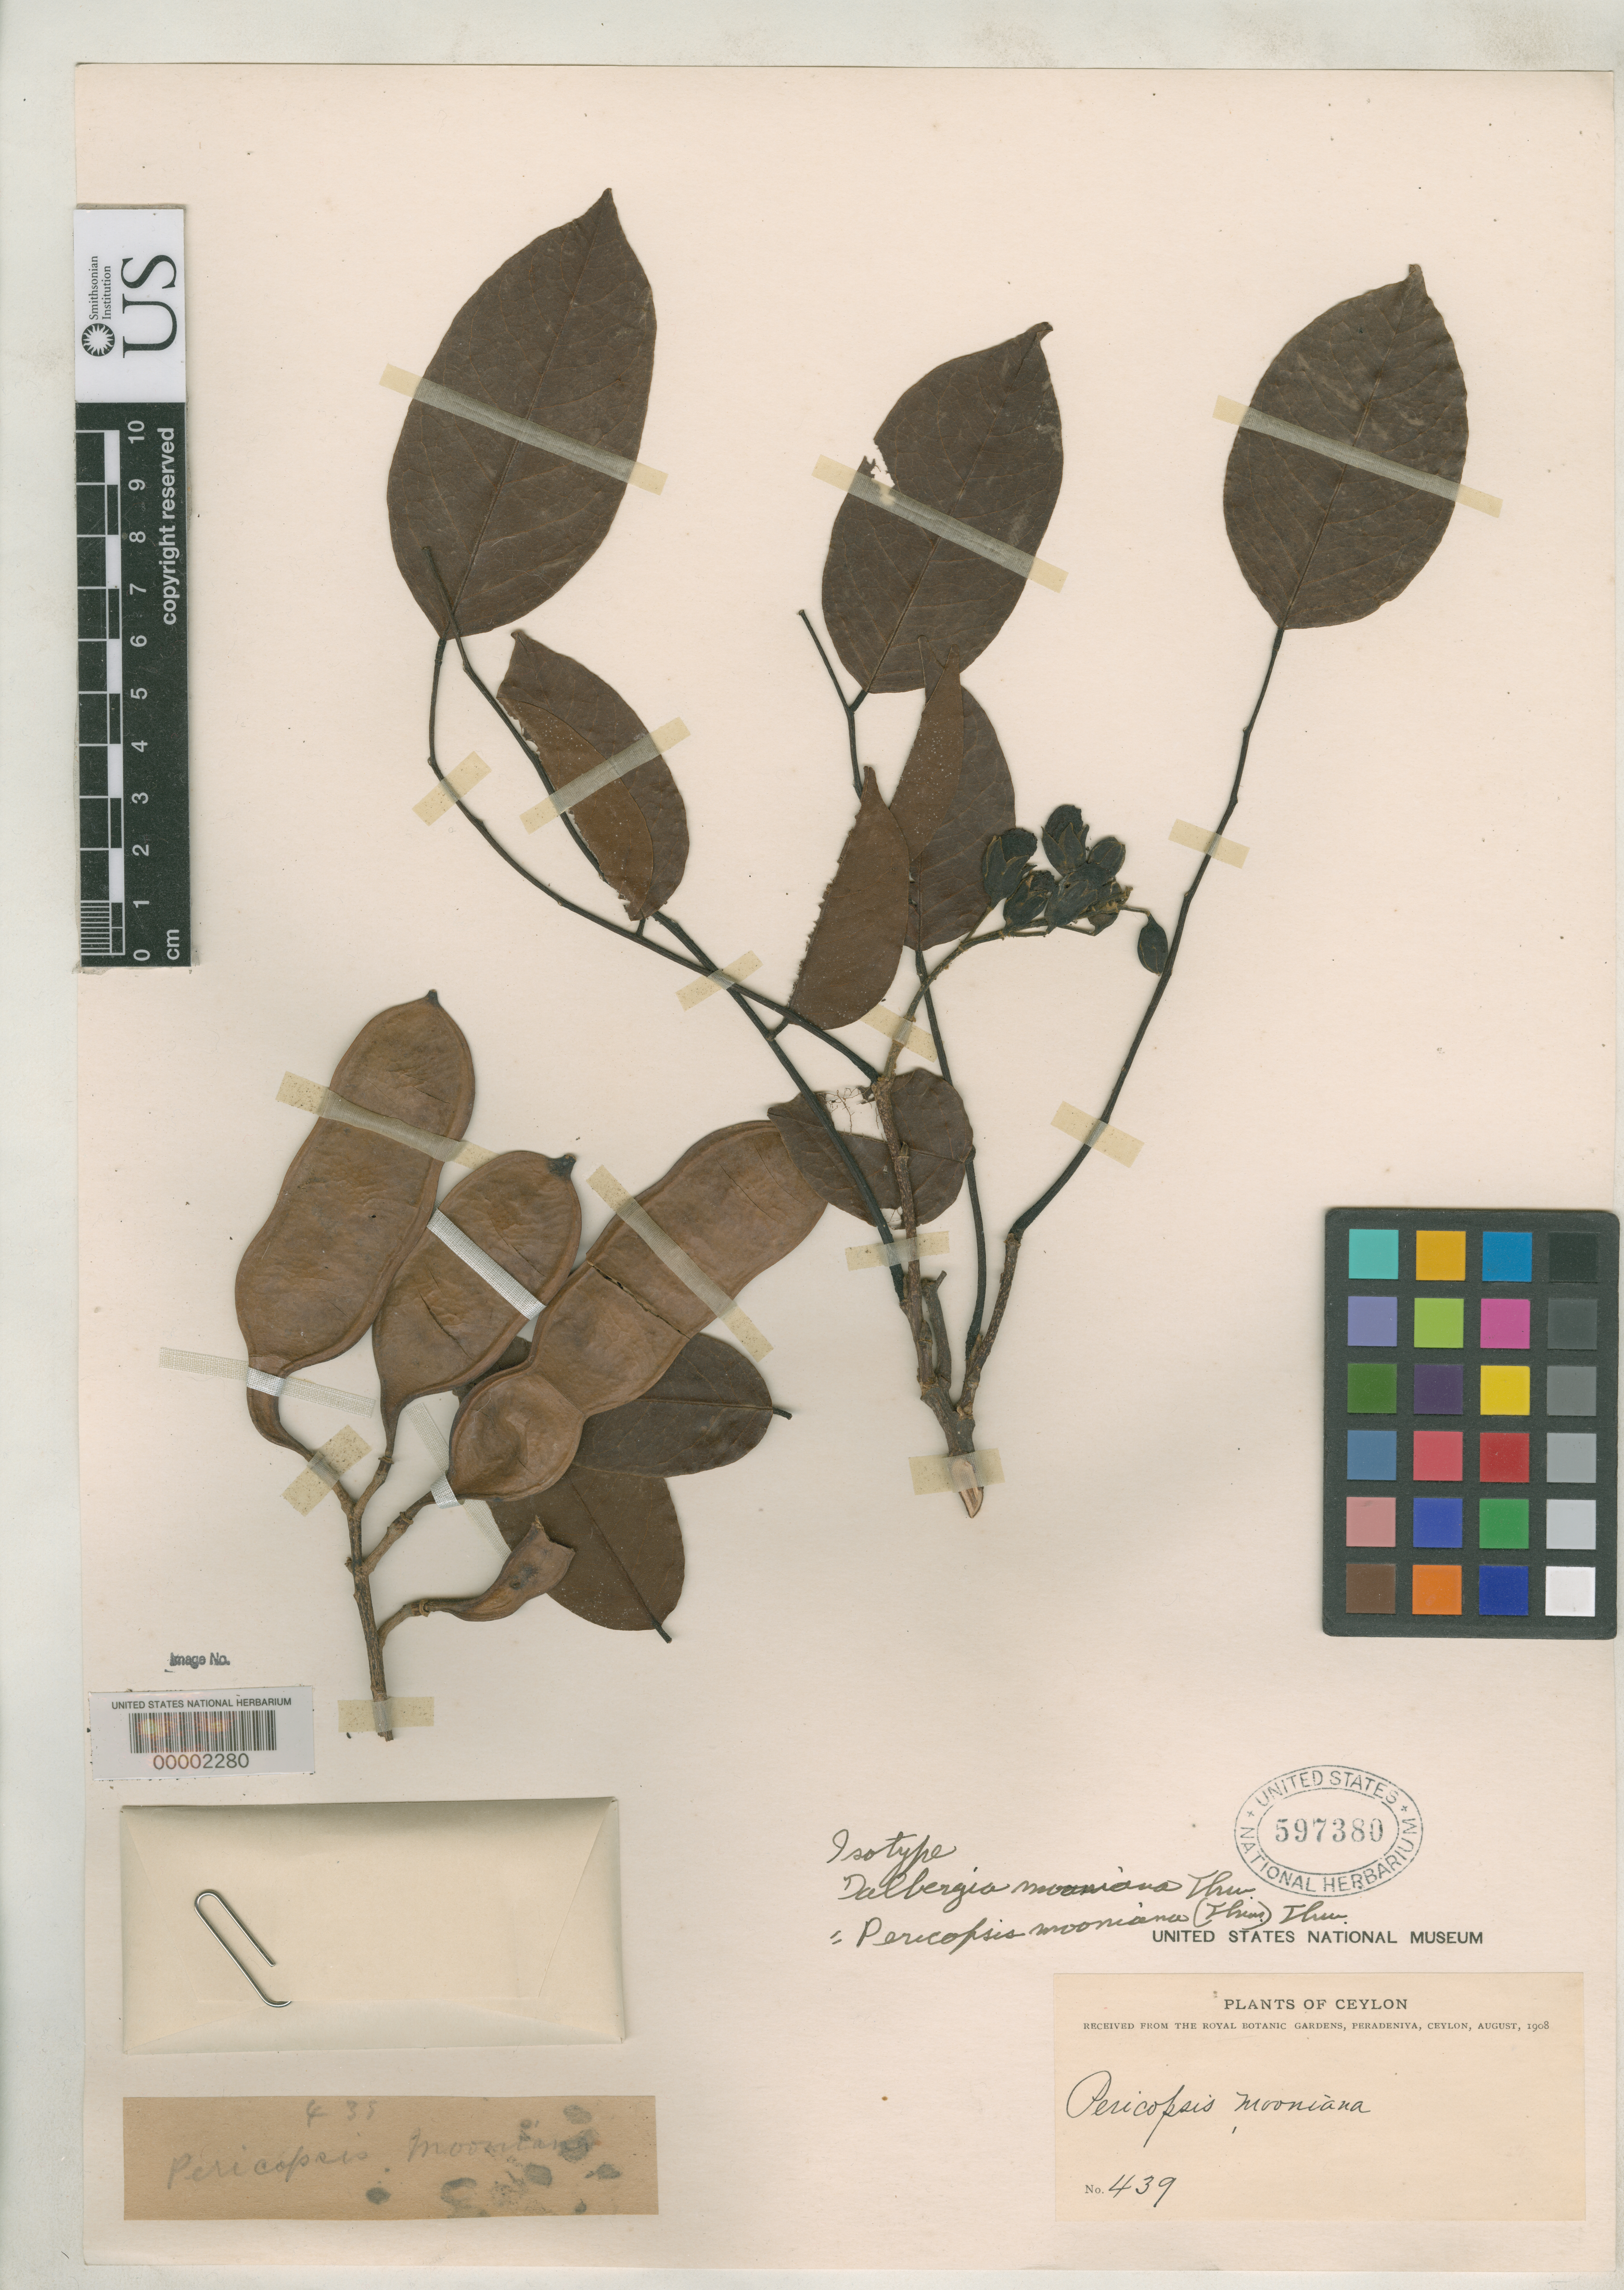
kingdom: Plantae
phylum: Tracheophyta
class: Magnoliopsida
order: Fabales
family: Fabaceae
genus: Dalbergia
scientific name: Dalbergia mooniana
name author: Thwaites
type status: Isotype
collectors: G. H. K. Thwaites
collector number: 439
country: Sri Lanka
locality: "Ceylon"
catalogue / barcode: US 597380